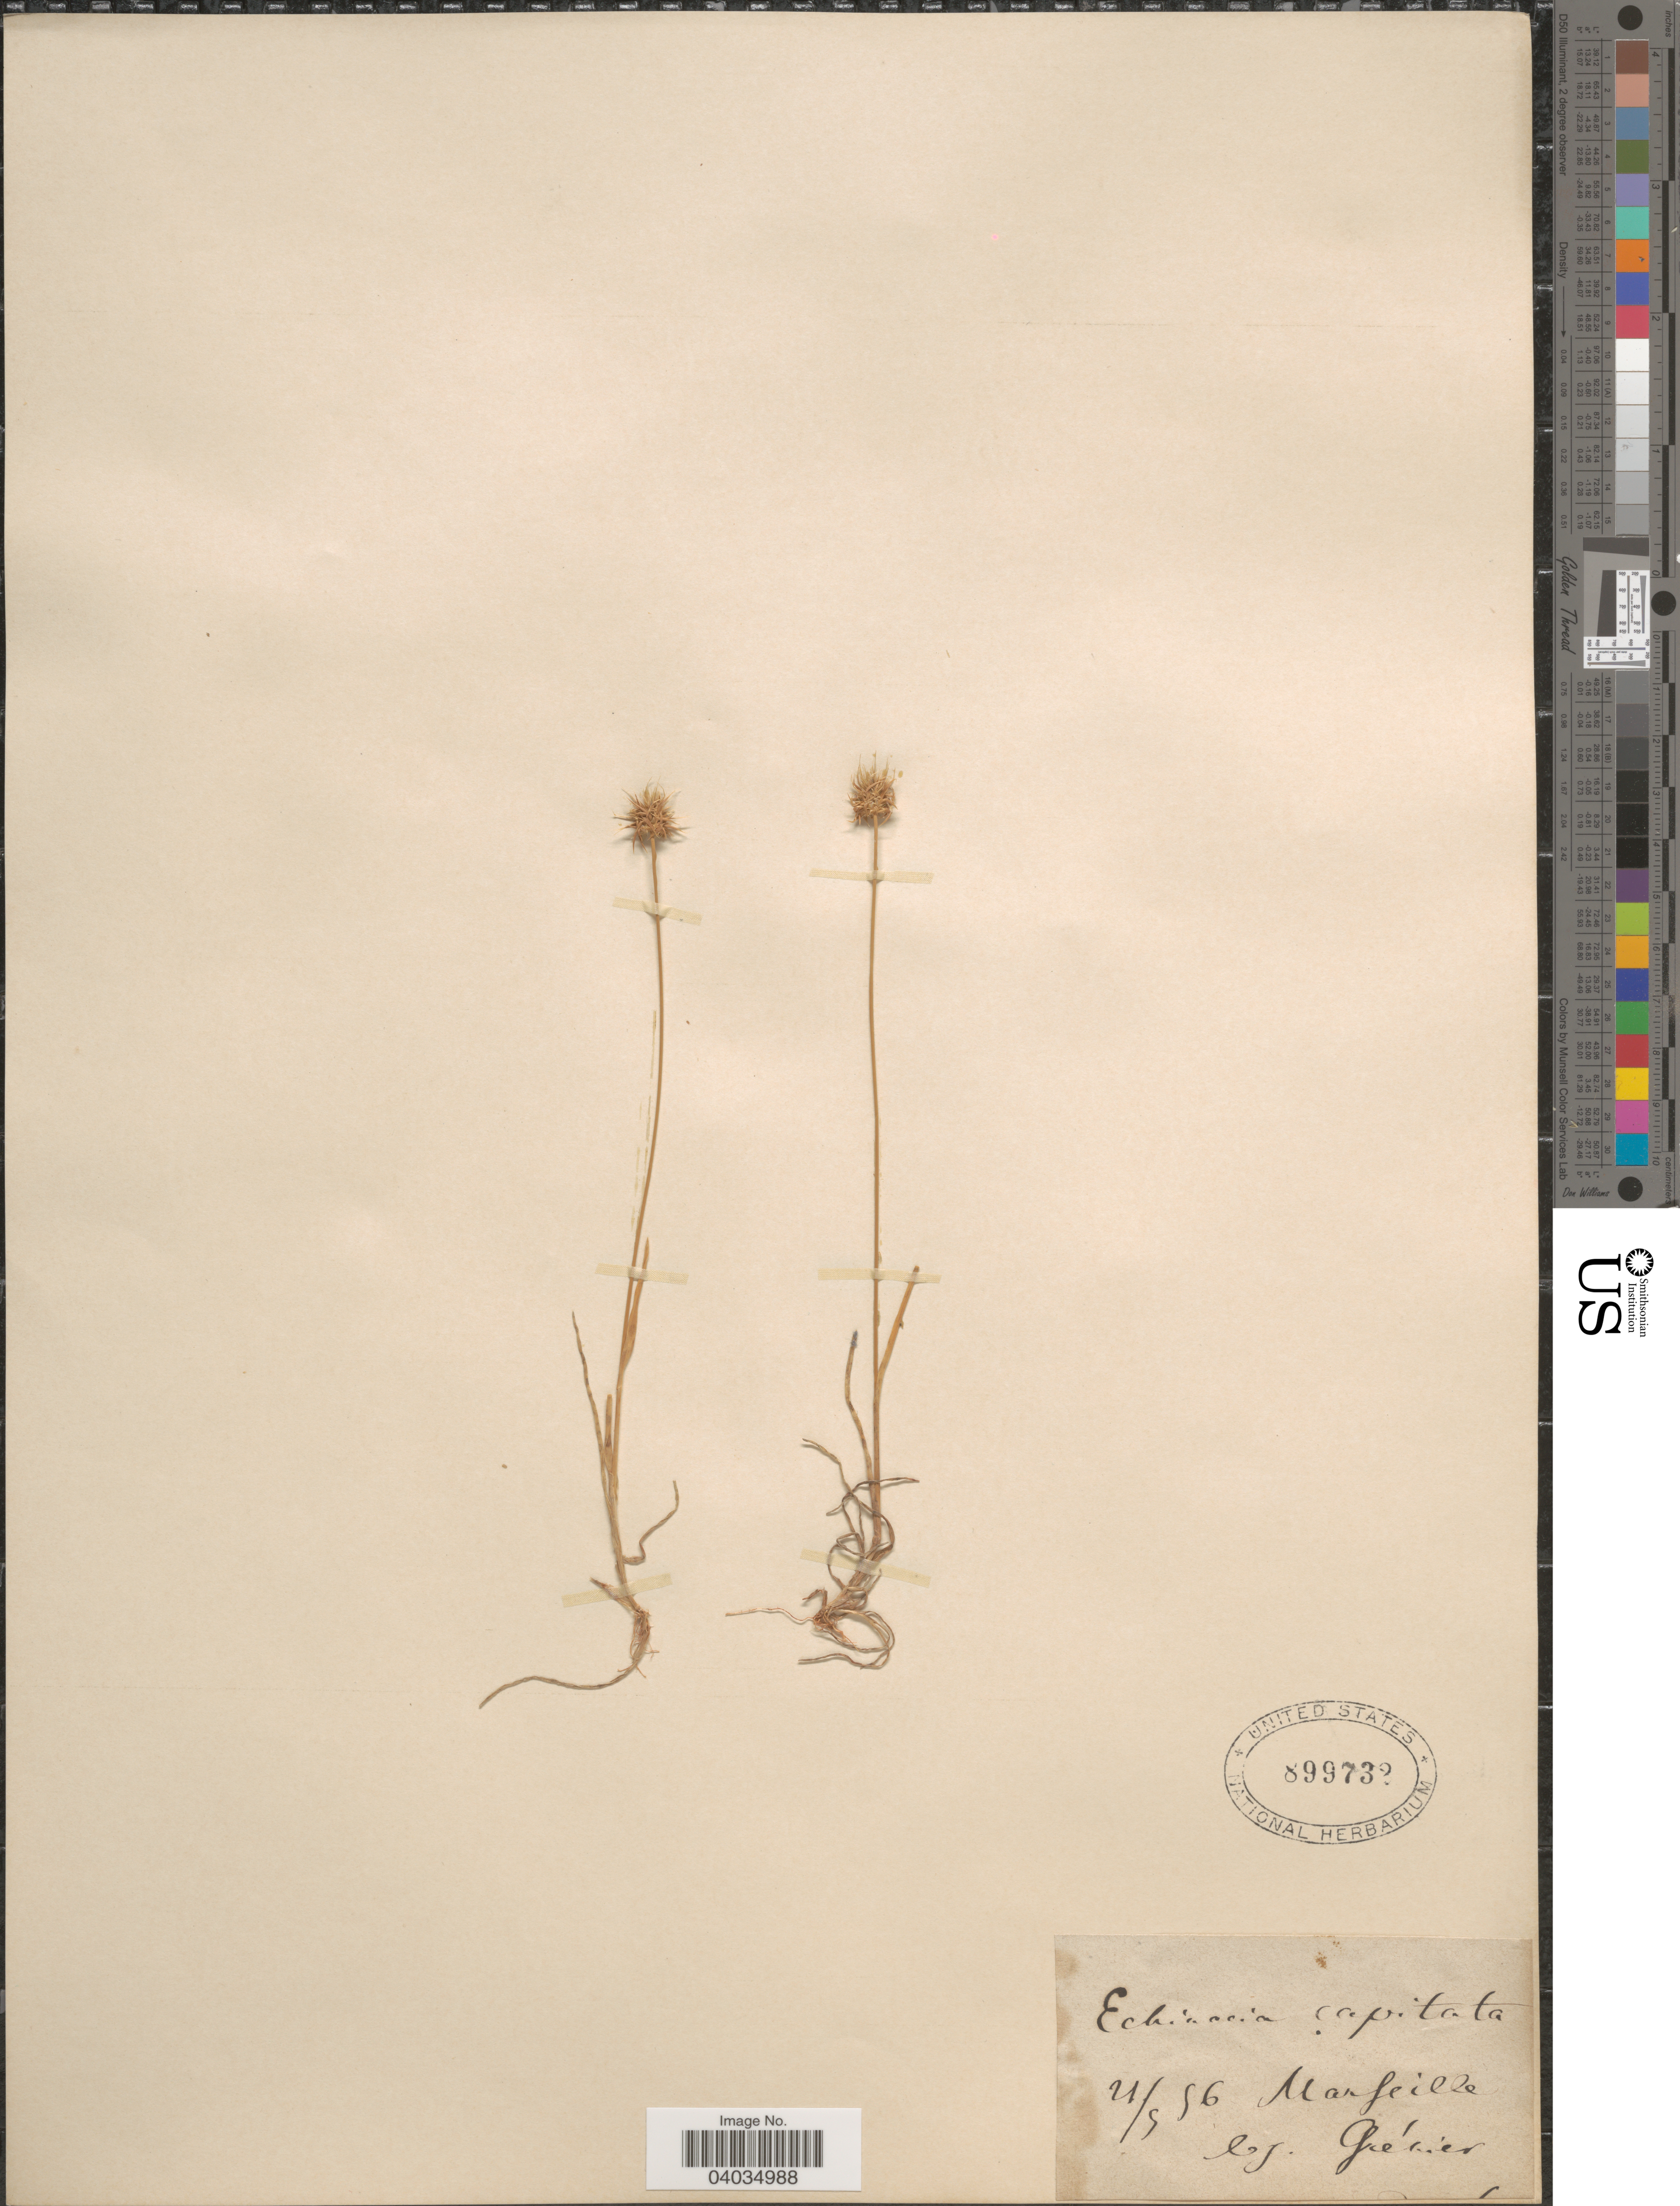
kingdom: Plantae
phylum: Tracheophyta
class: Liliopsida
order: Poales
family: Poaceae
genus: Echinaria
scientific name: Echinaria capitata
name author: (L.) Desf.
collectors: Gretier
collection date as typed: Transcribed d/m/y: 21/5/56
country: France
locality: Marseille.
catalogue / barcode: US 899732